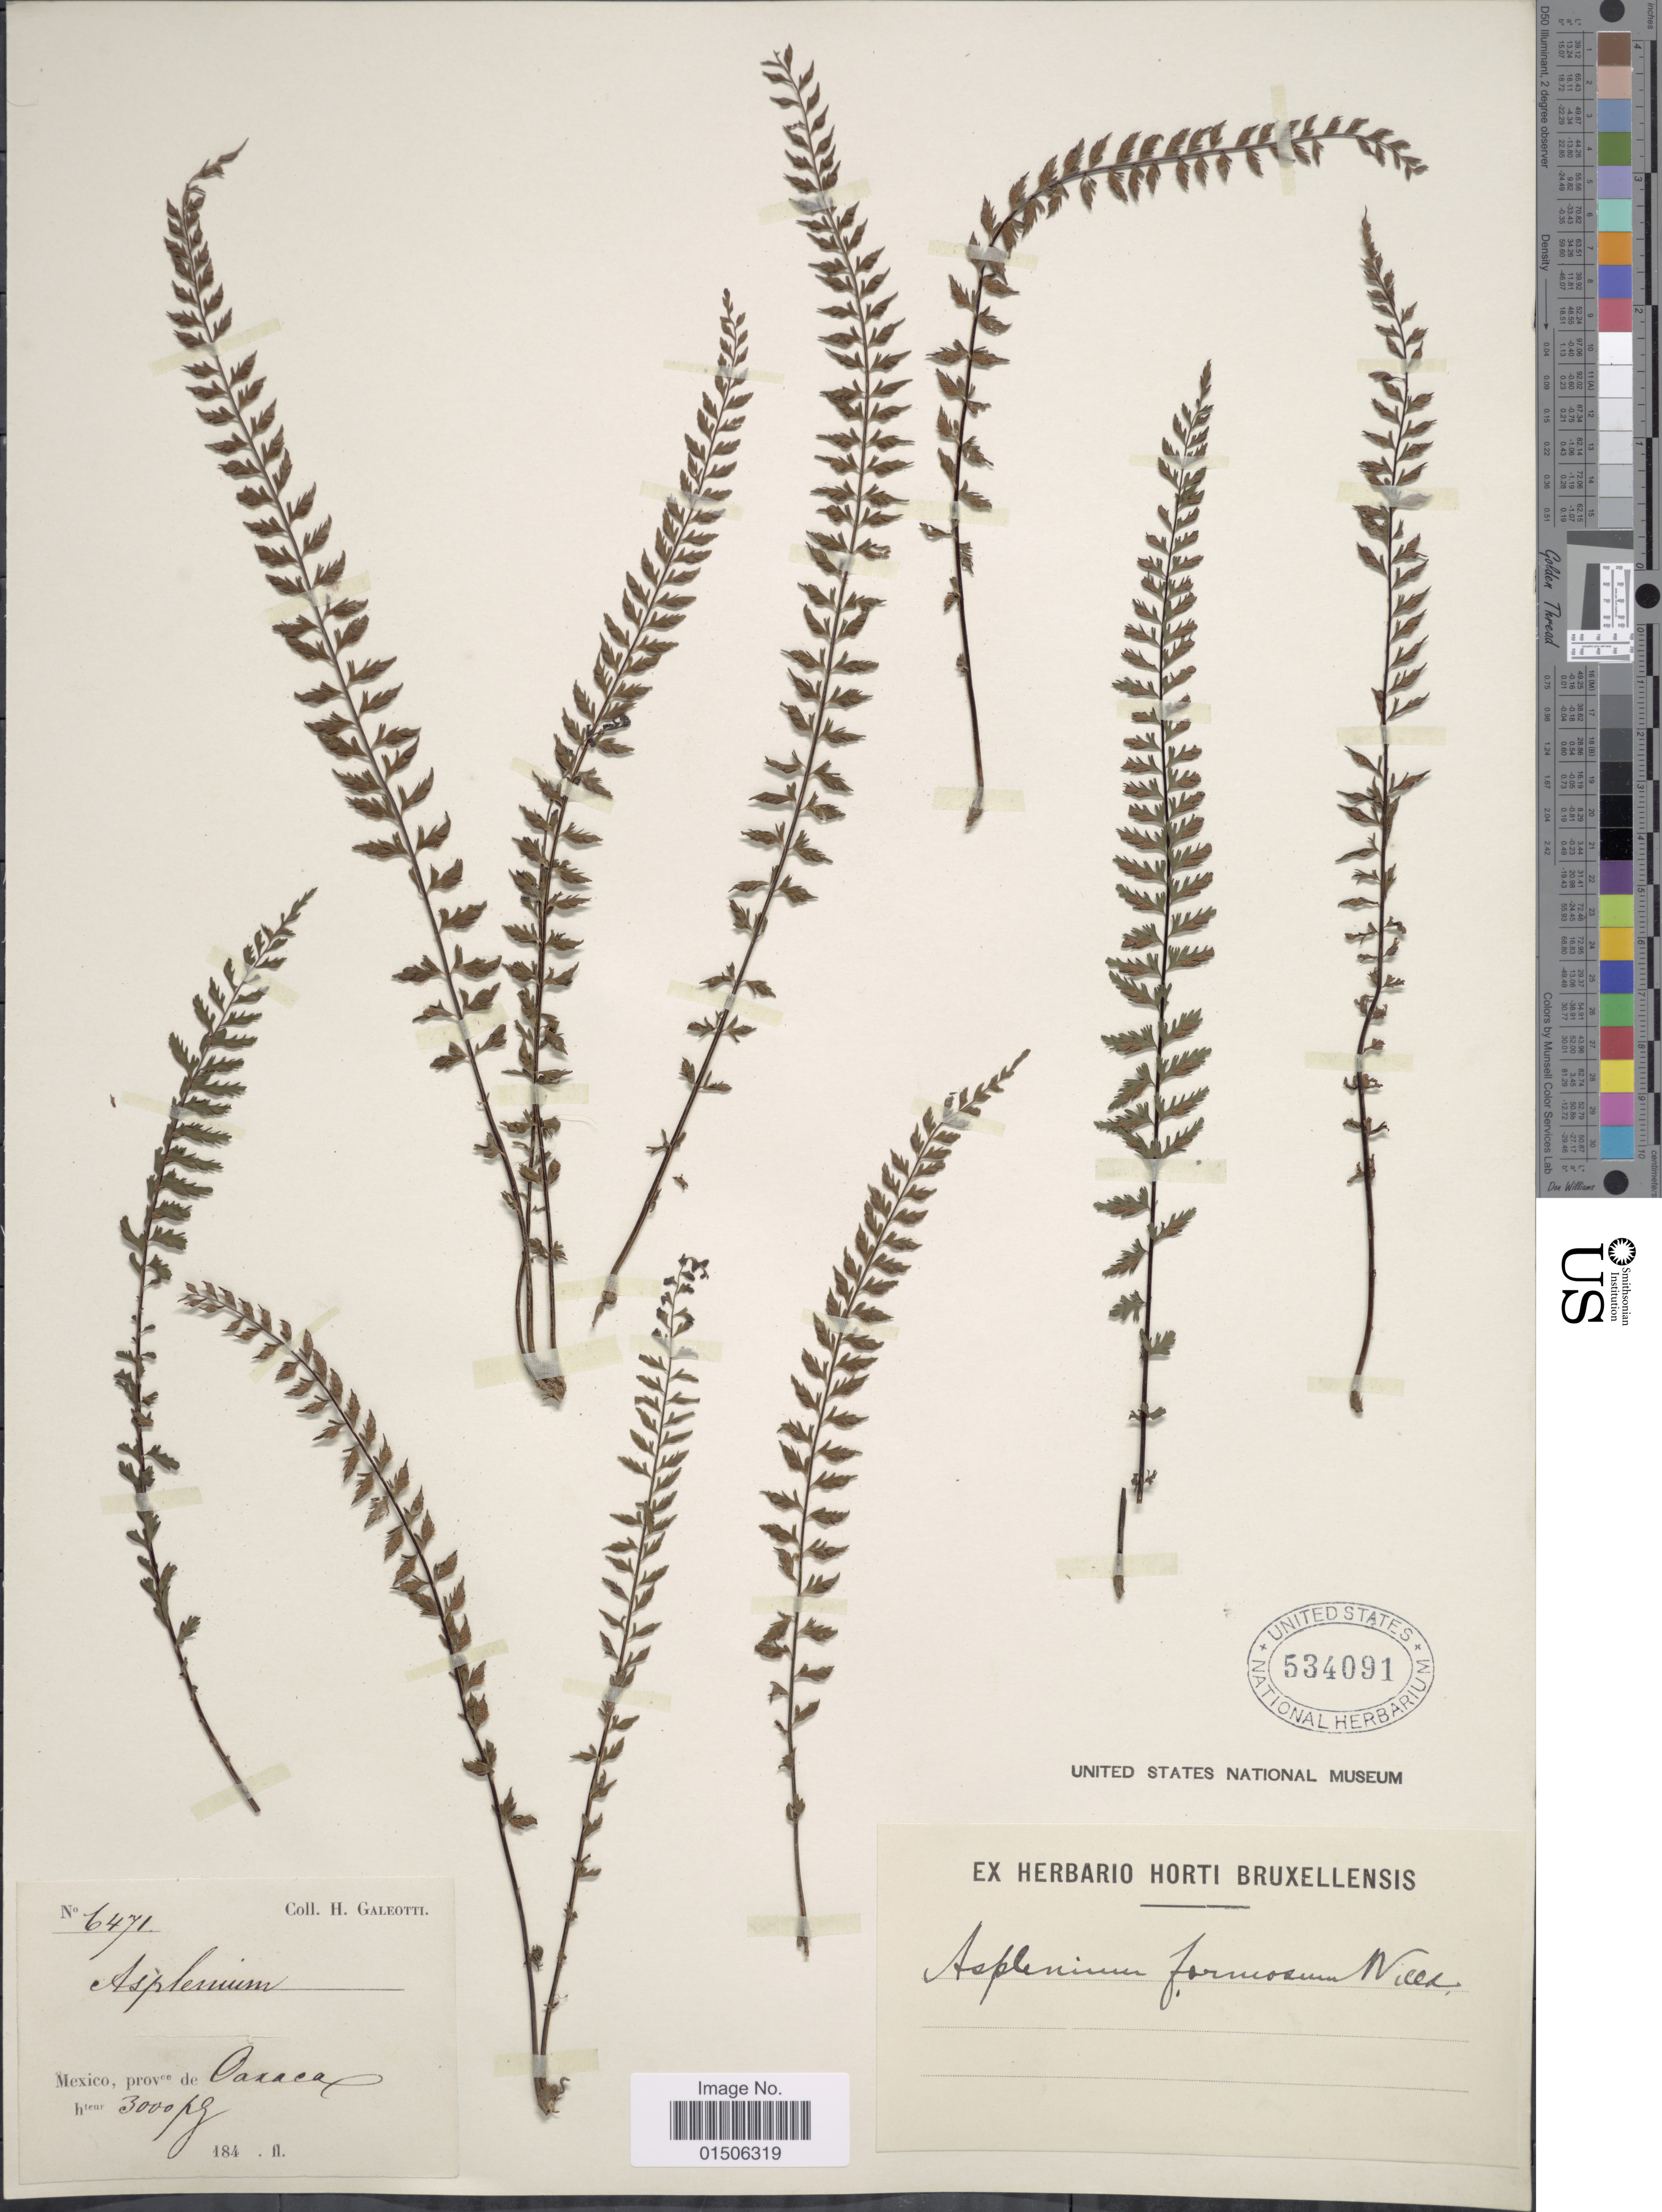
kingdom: Plantae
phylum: Tracheophyta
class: Polypodiopsida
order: Polypodiales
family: Aspleniaceae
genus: Asplenium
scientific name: Asplenium formosum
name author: Willd.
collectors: H. G. Galeotti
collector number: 6471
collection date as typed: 184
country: Mexico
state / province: Oaxaca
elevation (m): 914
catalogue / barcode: US 534091